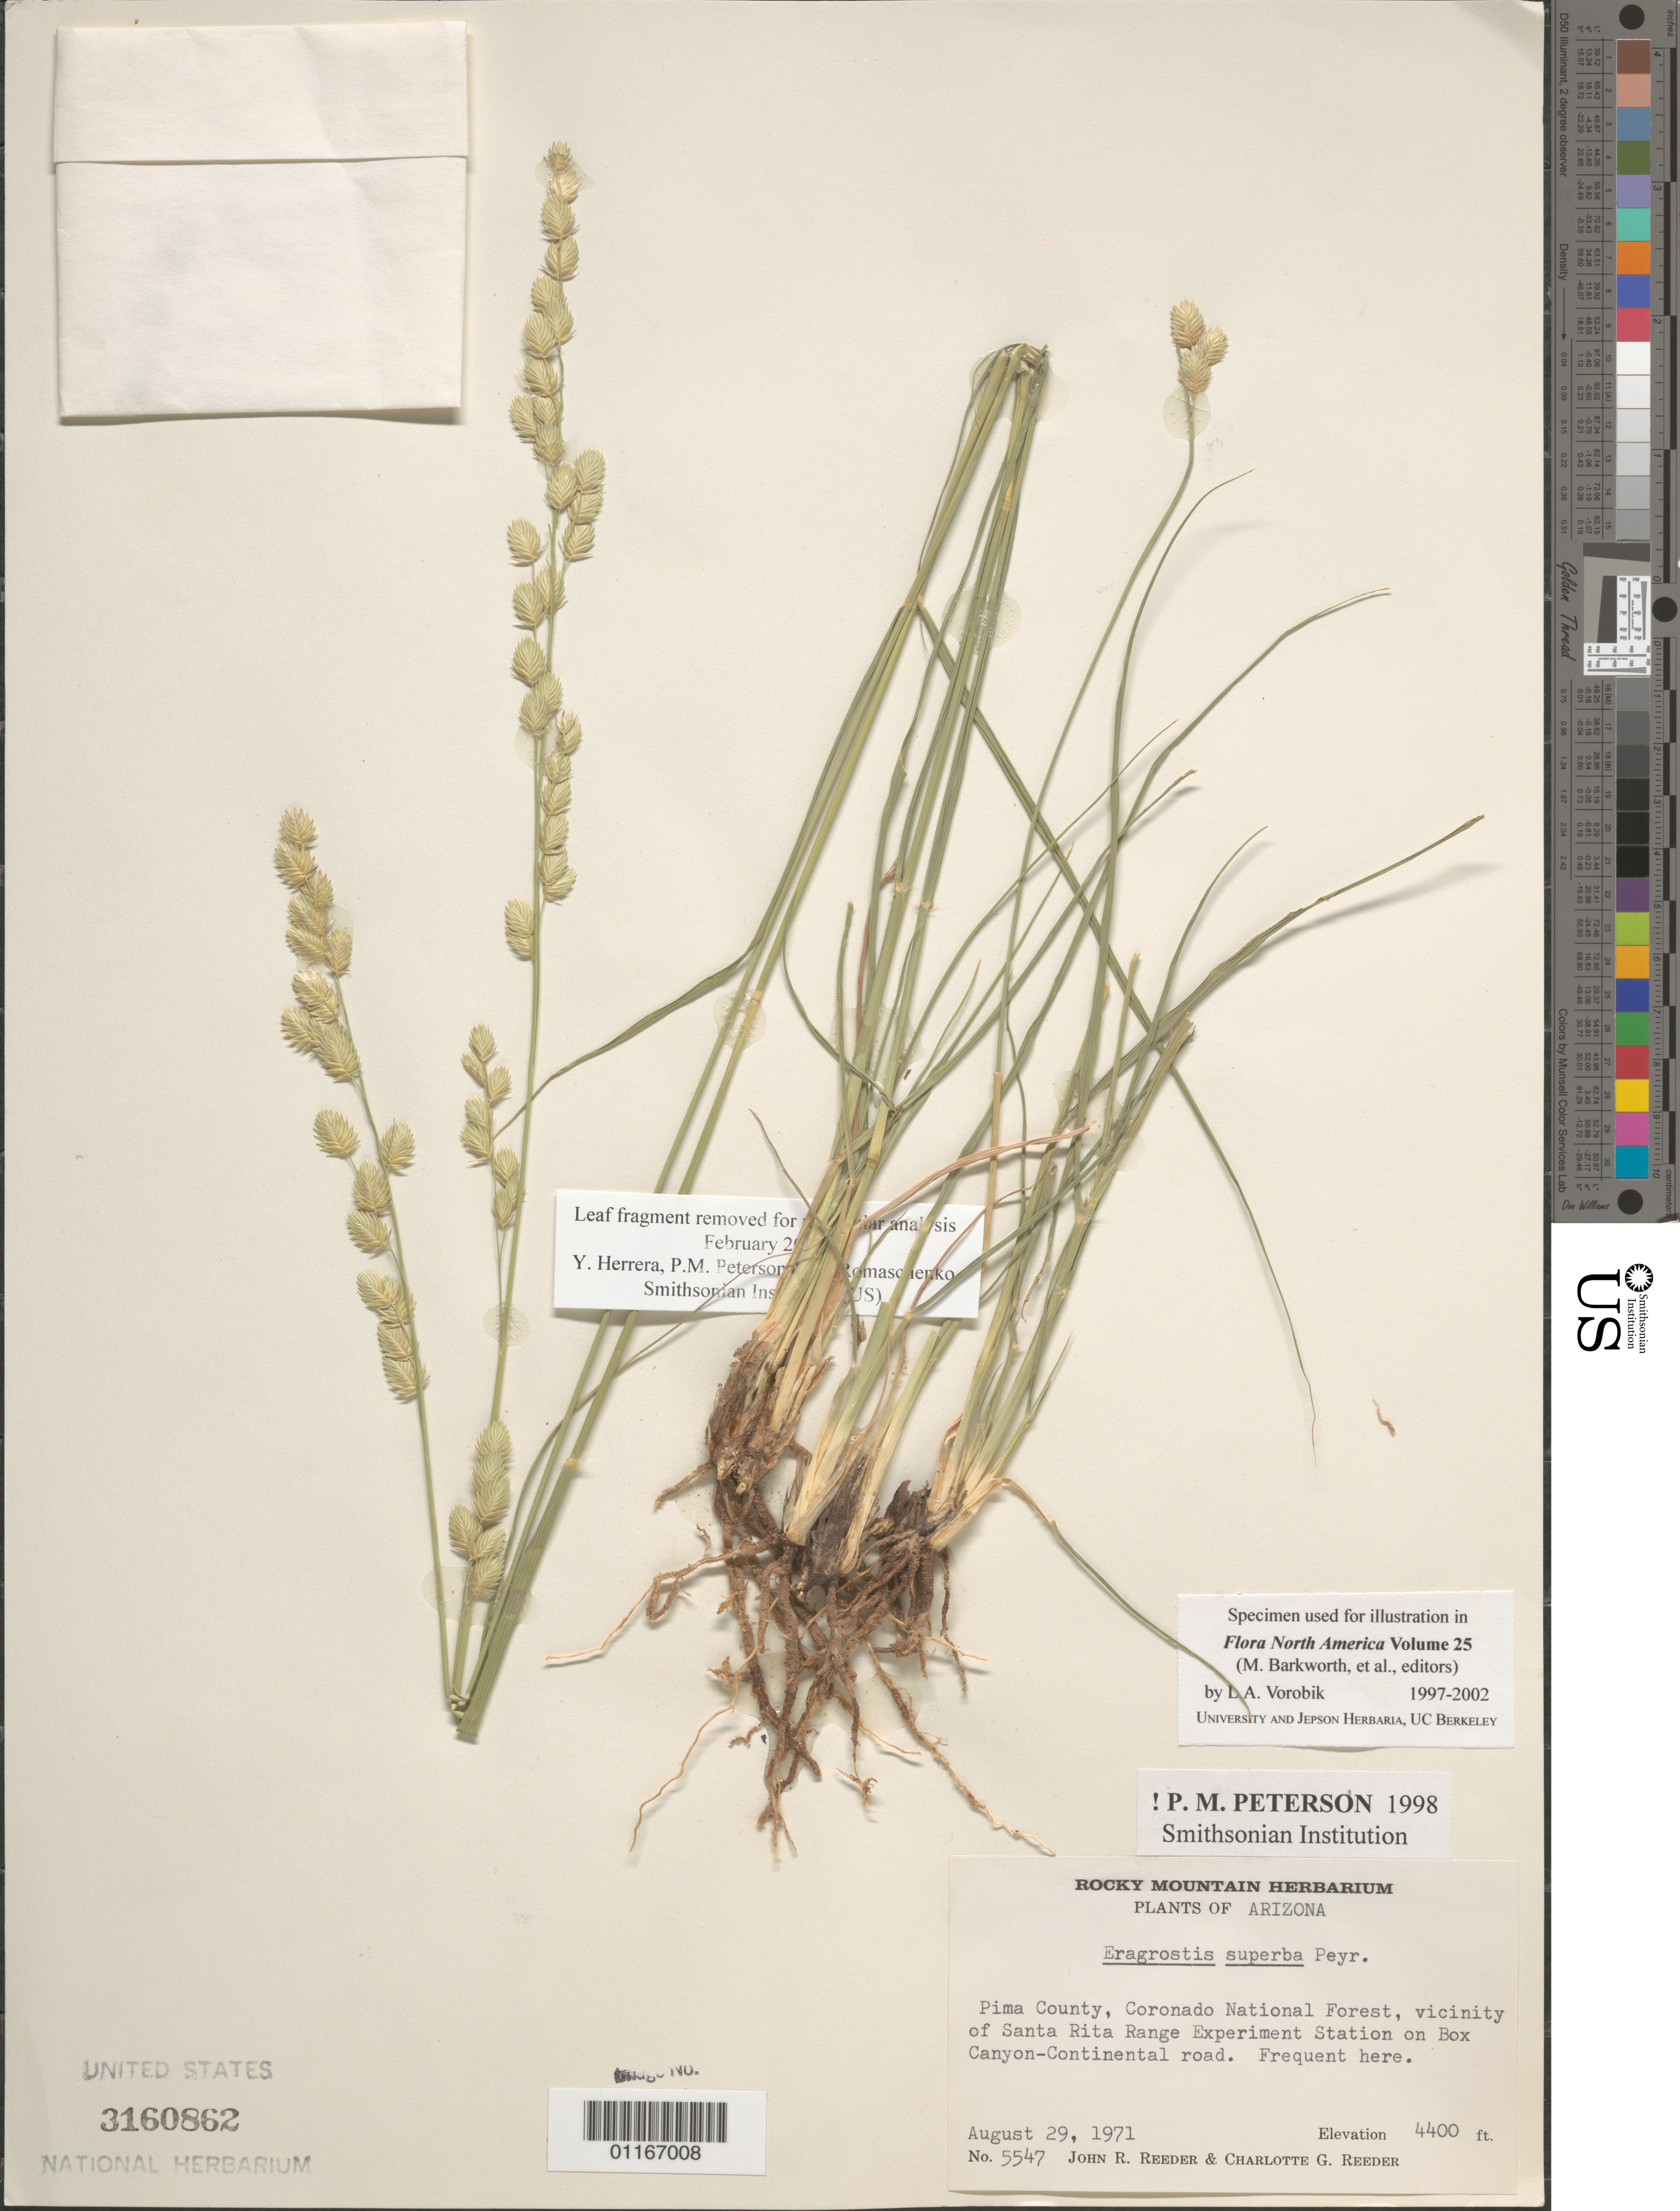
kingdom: Plantae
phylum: Tracheophyta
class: Liliopsida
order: Poales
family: Poaceae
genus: Eragrostis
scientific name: Eragrostis superba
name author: Peyr.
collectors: J.R. Reeder & C.O. Reeder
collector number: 5547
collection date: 1971-08-29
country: United States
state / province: Arizona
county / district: Pima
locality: Coronado National Forest, vicinity of Santa Rita Range Experiment Station on Box Canyon-Continental road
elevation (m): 1341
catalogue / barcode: US 3160862